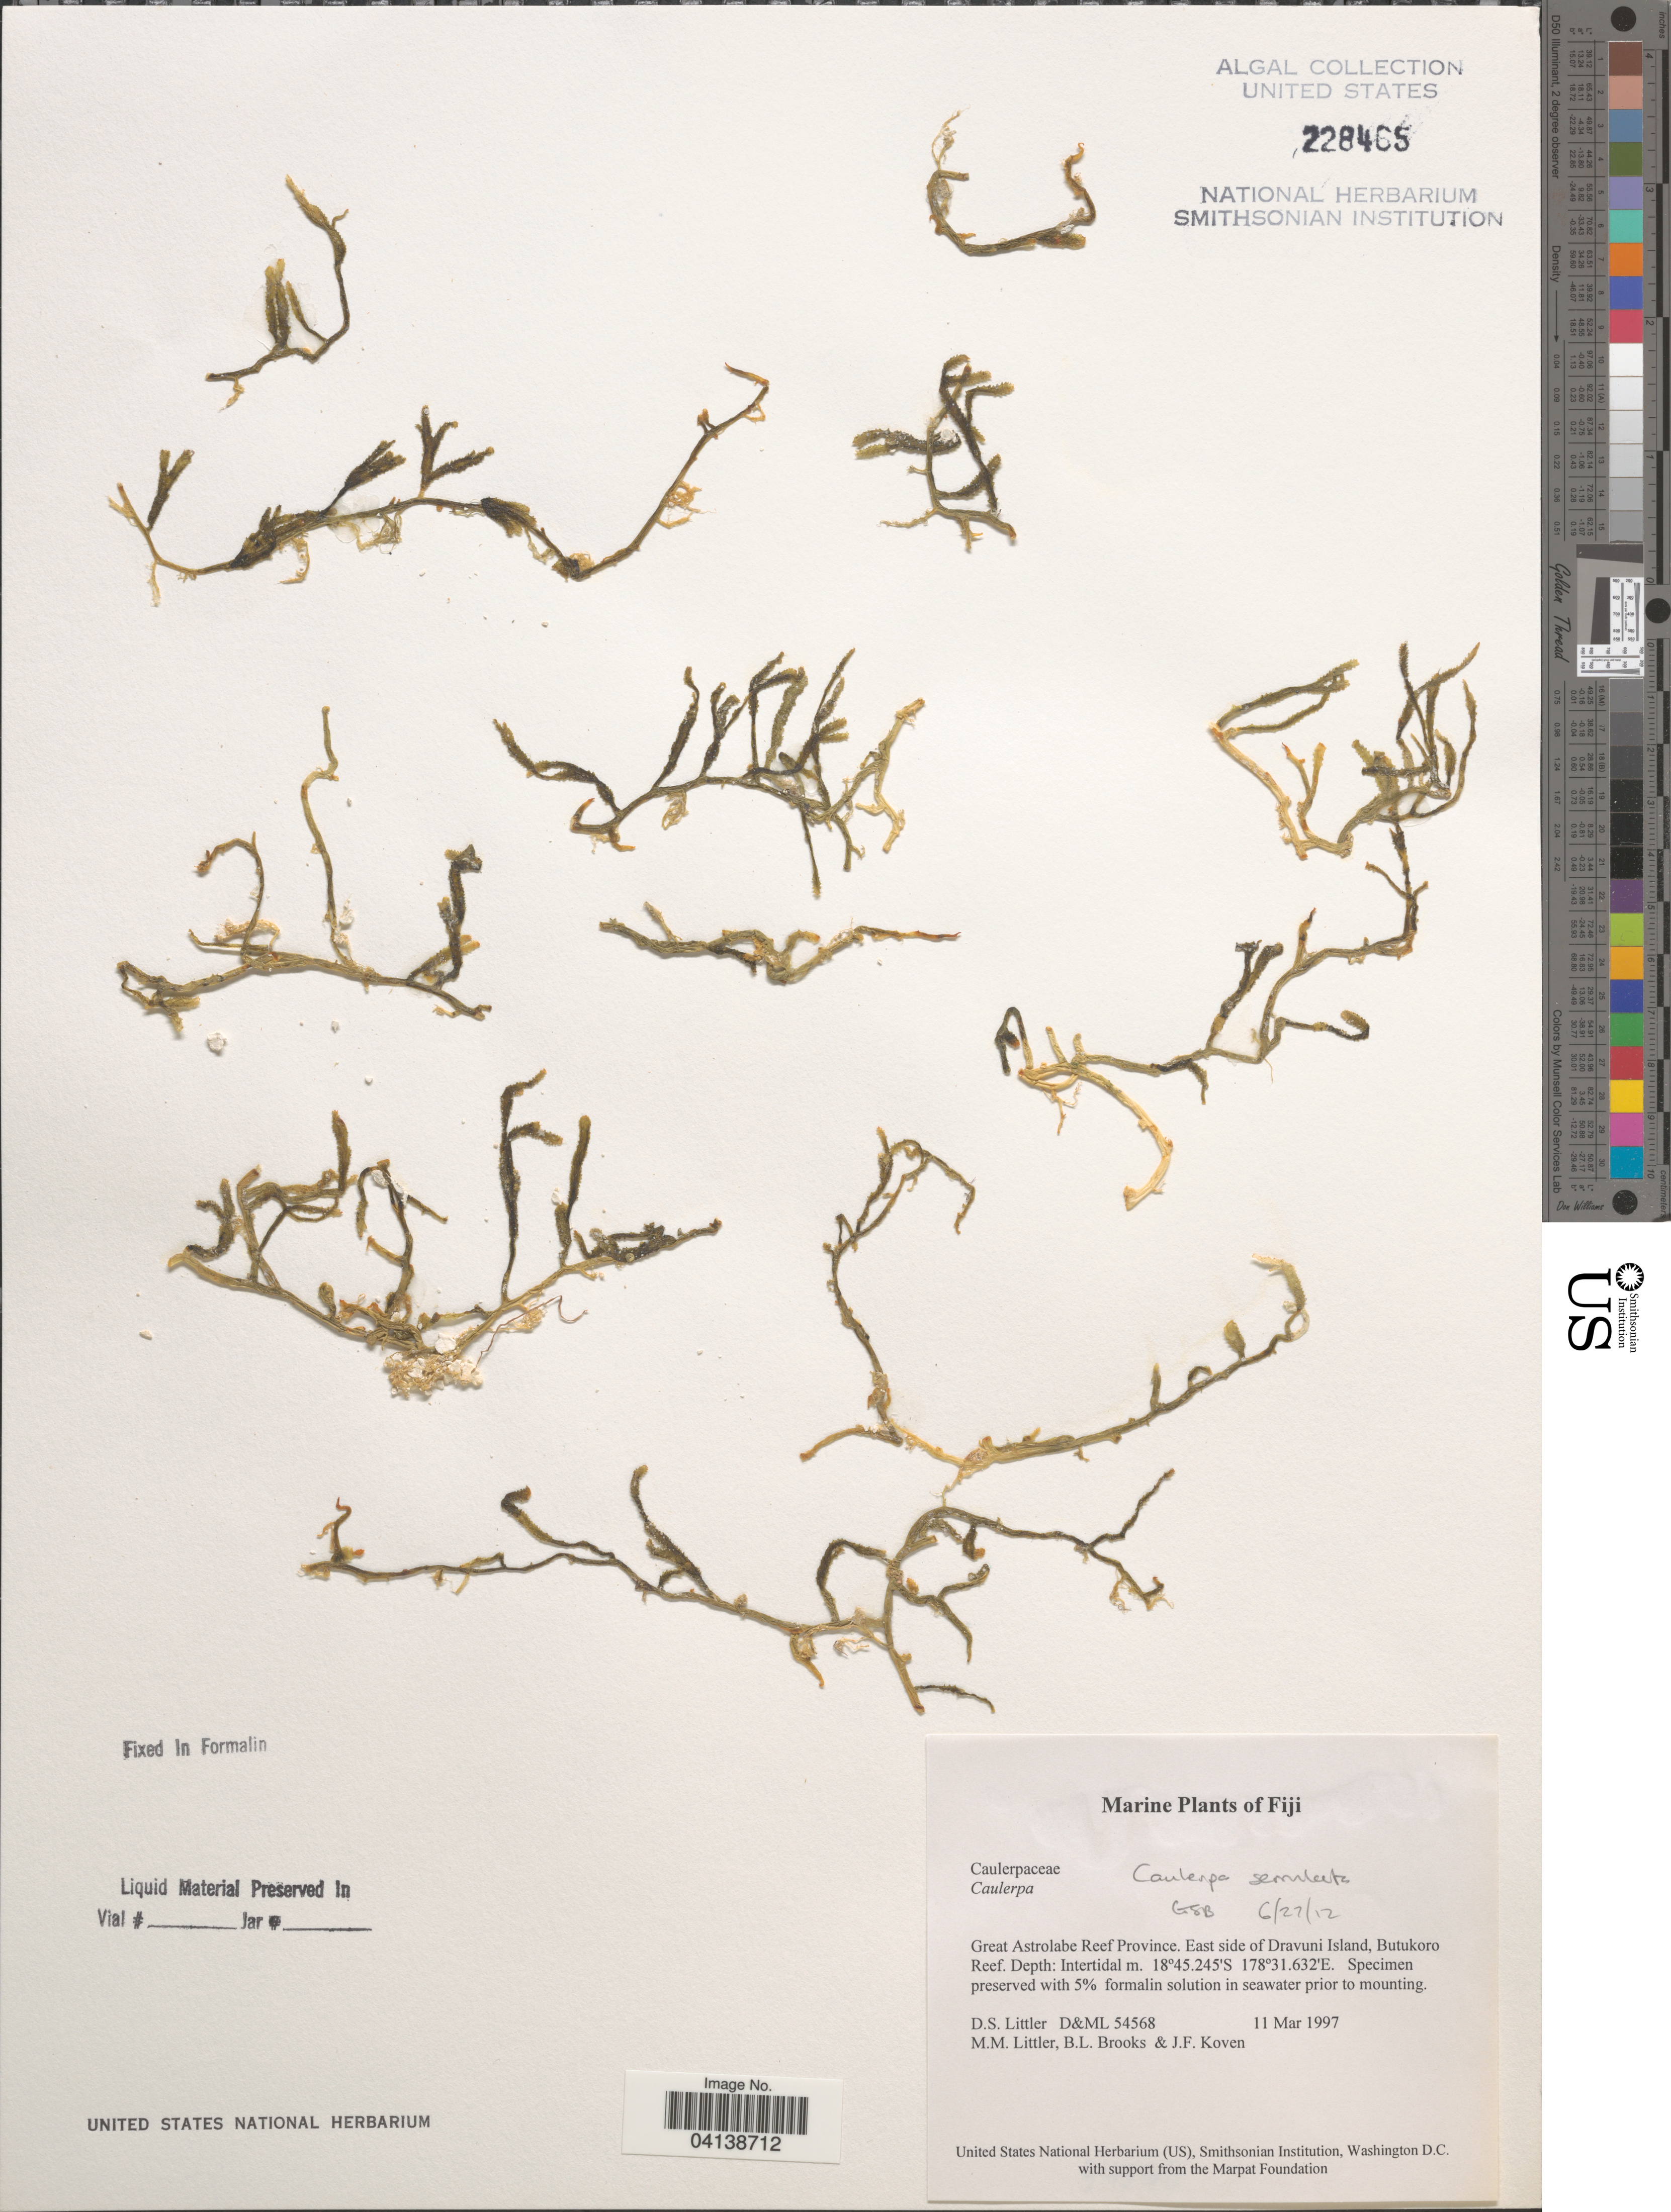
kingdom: Plantae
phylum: Chlorophyta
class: Ulvophyceae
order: Bryopsidales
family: Caulerpaceae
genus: Caulerpa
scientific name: Caulerpa serrulata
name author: (Forssk.) J. Agardh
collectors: D. S. Littler, B. Brooks & J. Koven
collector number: D&ML54568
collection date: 1997-03-11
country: Fiji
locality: Great Astrolabe Reef Province. East side of Dravuni Island, Butukoro Reef.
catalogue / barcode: US 228465